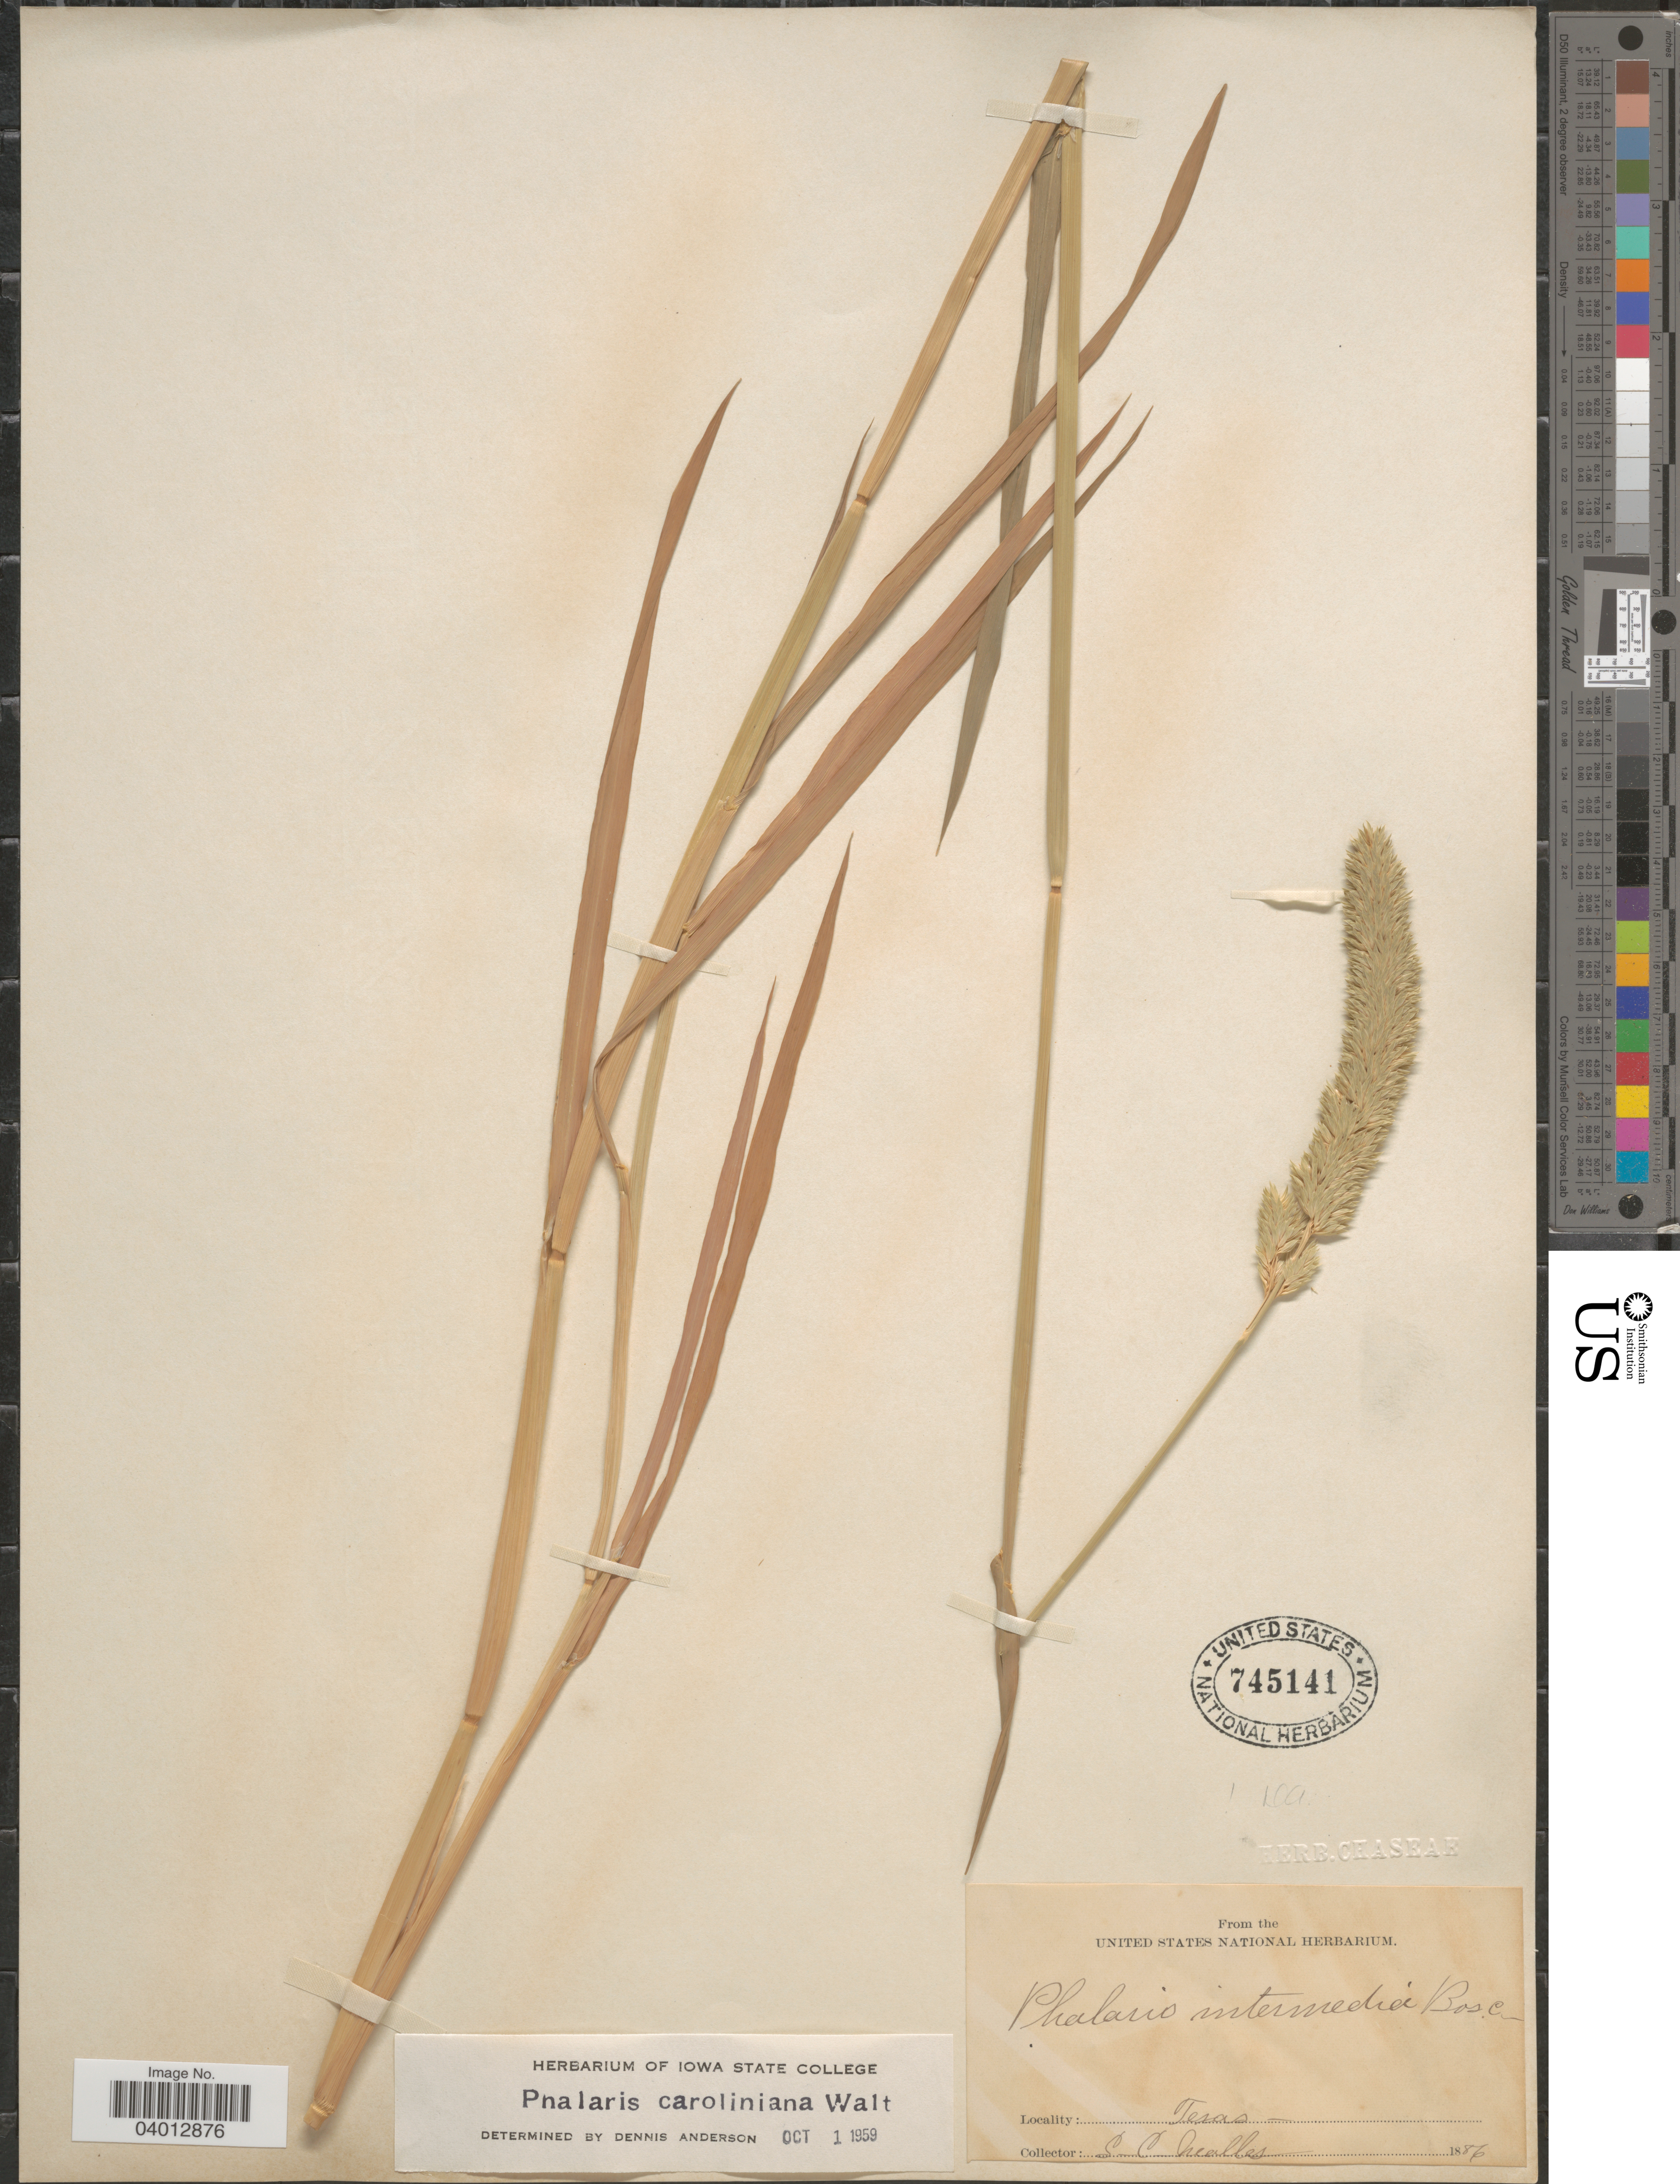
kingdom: Plantae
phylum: Tracheophyta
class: Liliopsida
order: Poales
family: Poaceae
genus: Phalaris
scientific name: Phalaris caroliniana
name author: Walter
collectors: G. C. Nealley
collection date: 1886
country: United States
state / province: Texas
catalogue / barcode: US 745141